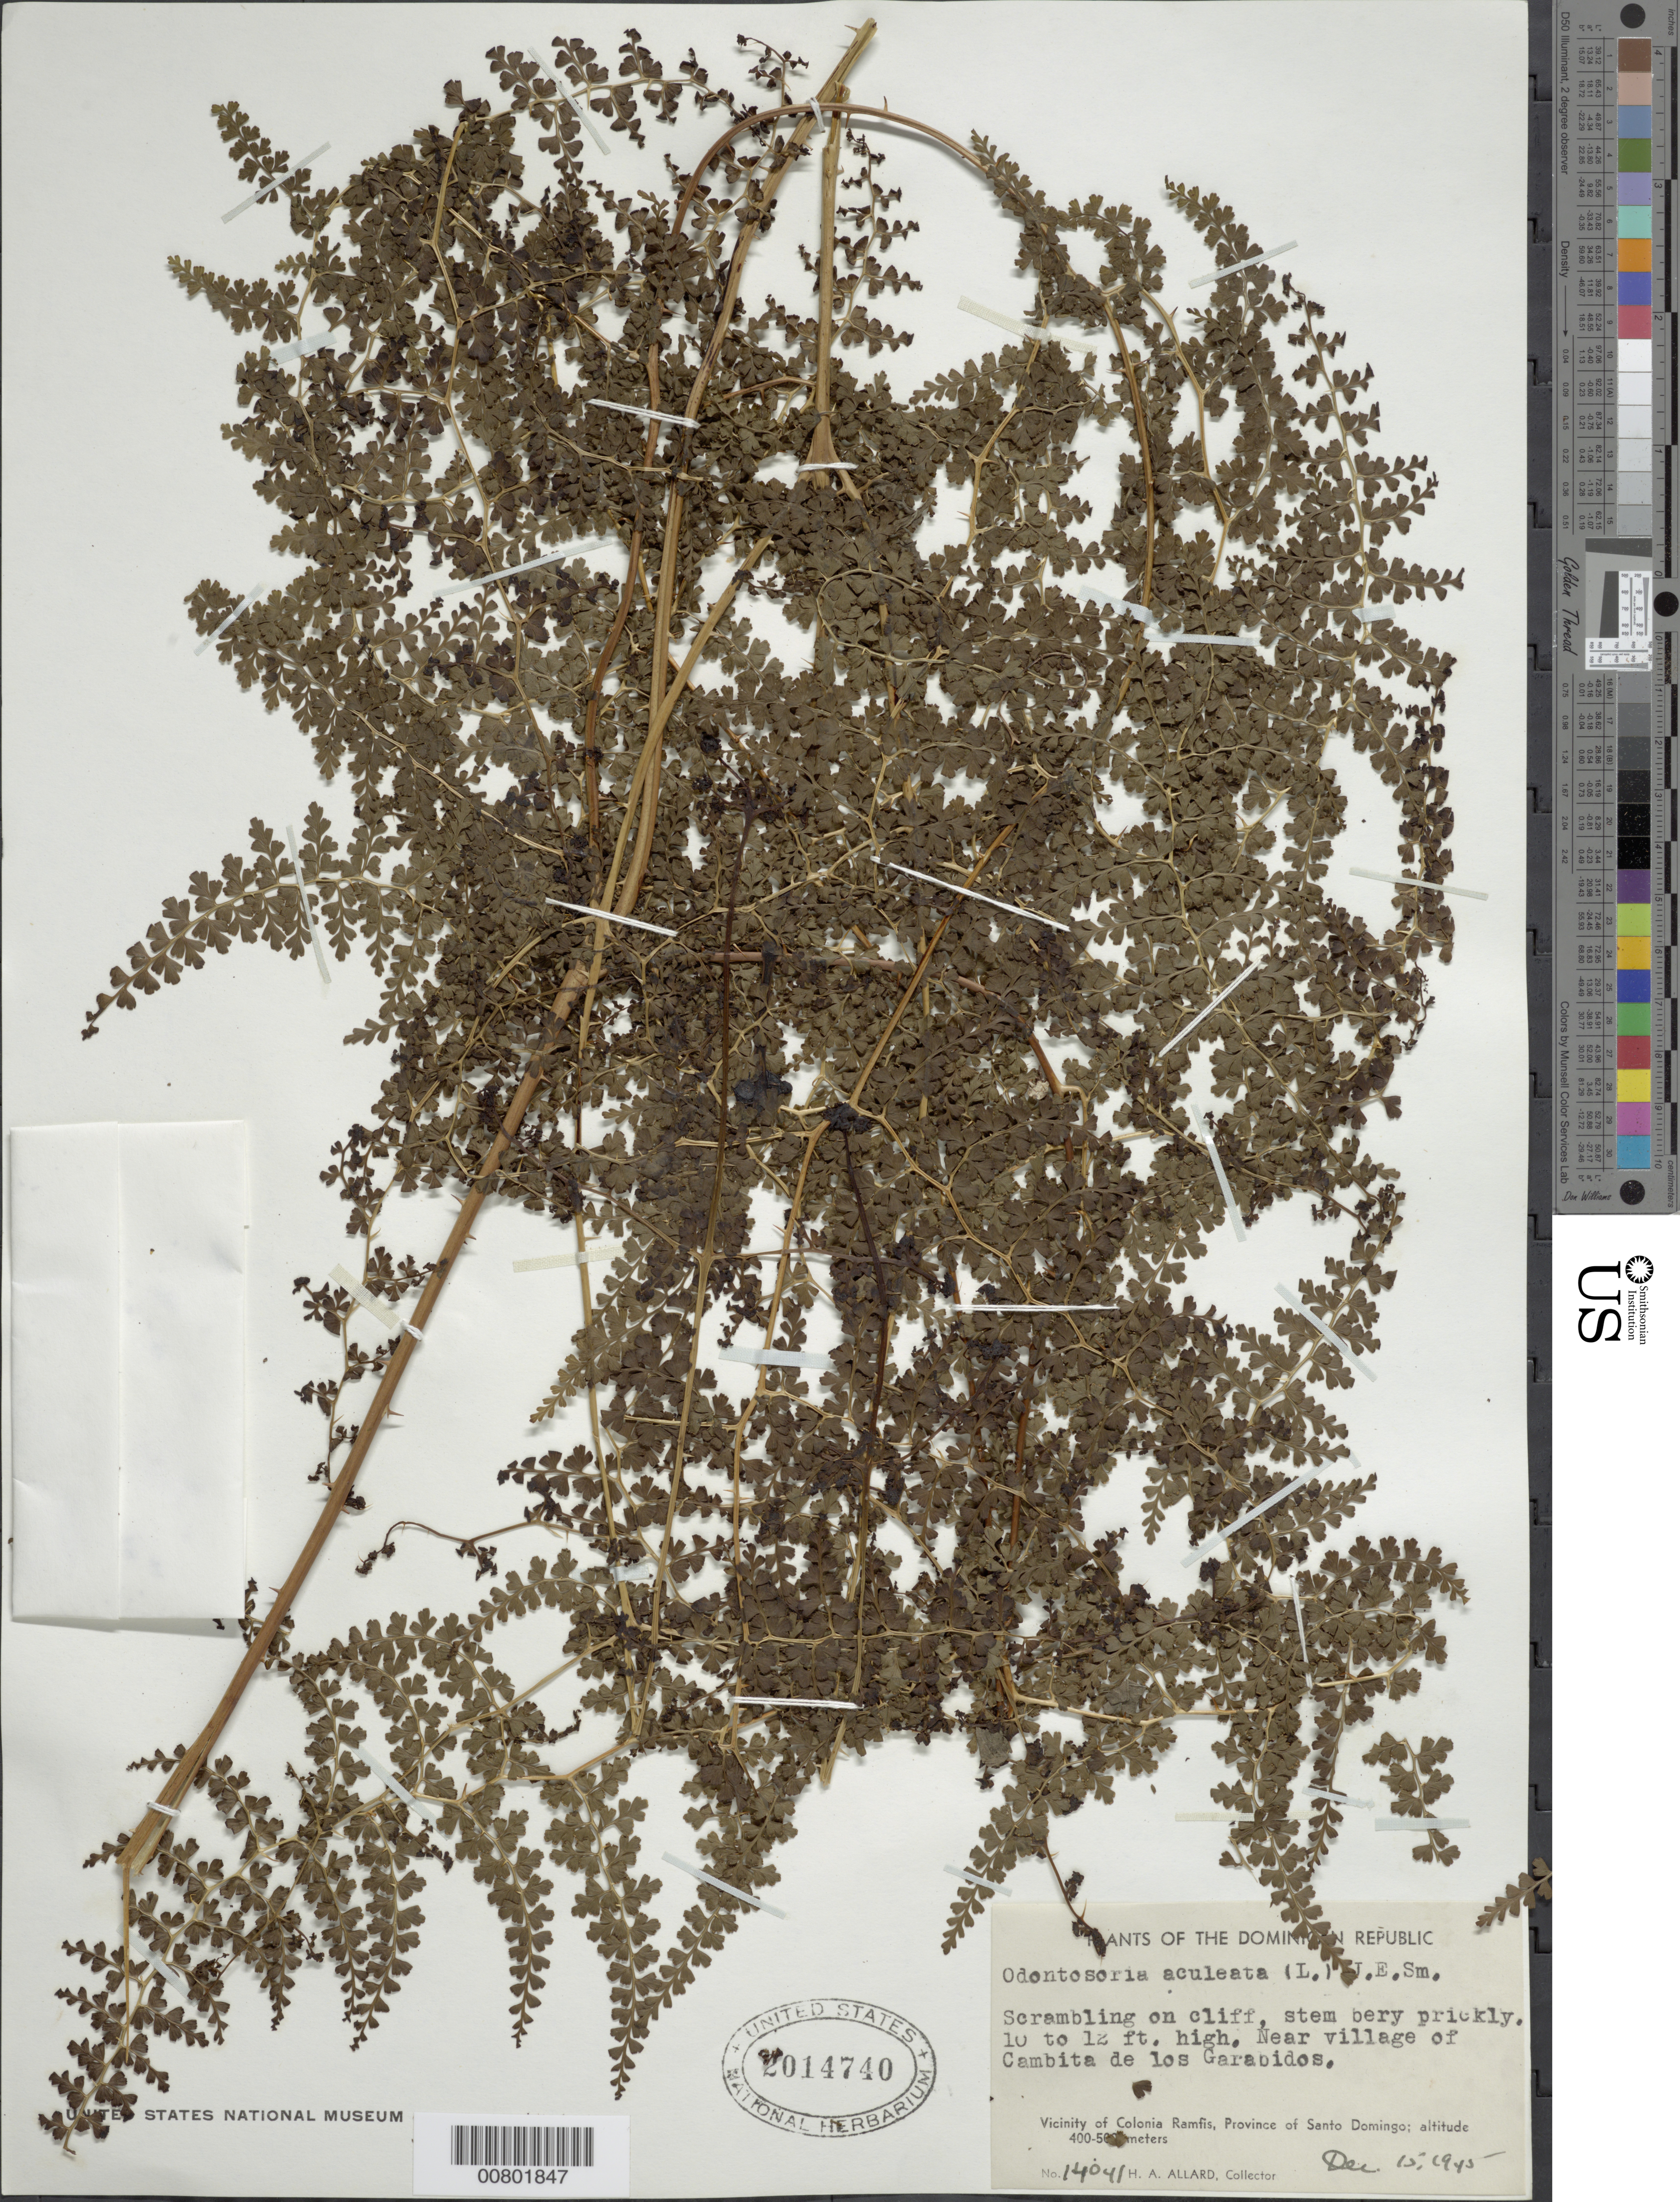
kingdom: Plantae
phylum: Tracheophyta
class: Polypodiopsida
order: Polypodiales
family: Lindsaeaceae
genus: Odontosoria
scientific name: Odontosoria aculeata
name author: (L.) J. Sm.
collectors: H. A. Allard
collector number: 14041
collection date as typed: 15 Dec 1945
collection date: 1945-12-15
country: Dominican Republic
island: Hispaniola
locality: Prov. Santo Domingo, vicinity Colonia Ramfis, near village of Cambita de los Garabidos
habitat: Cliff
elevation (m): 400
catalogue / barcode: US 2014740